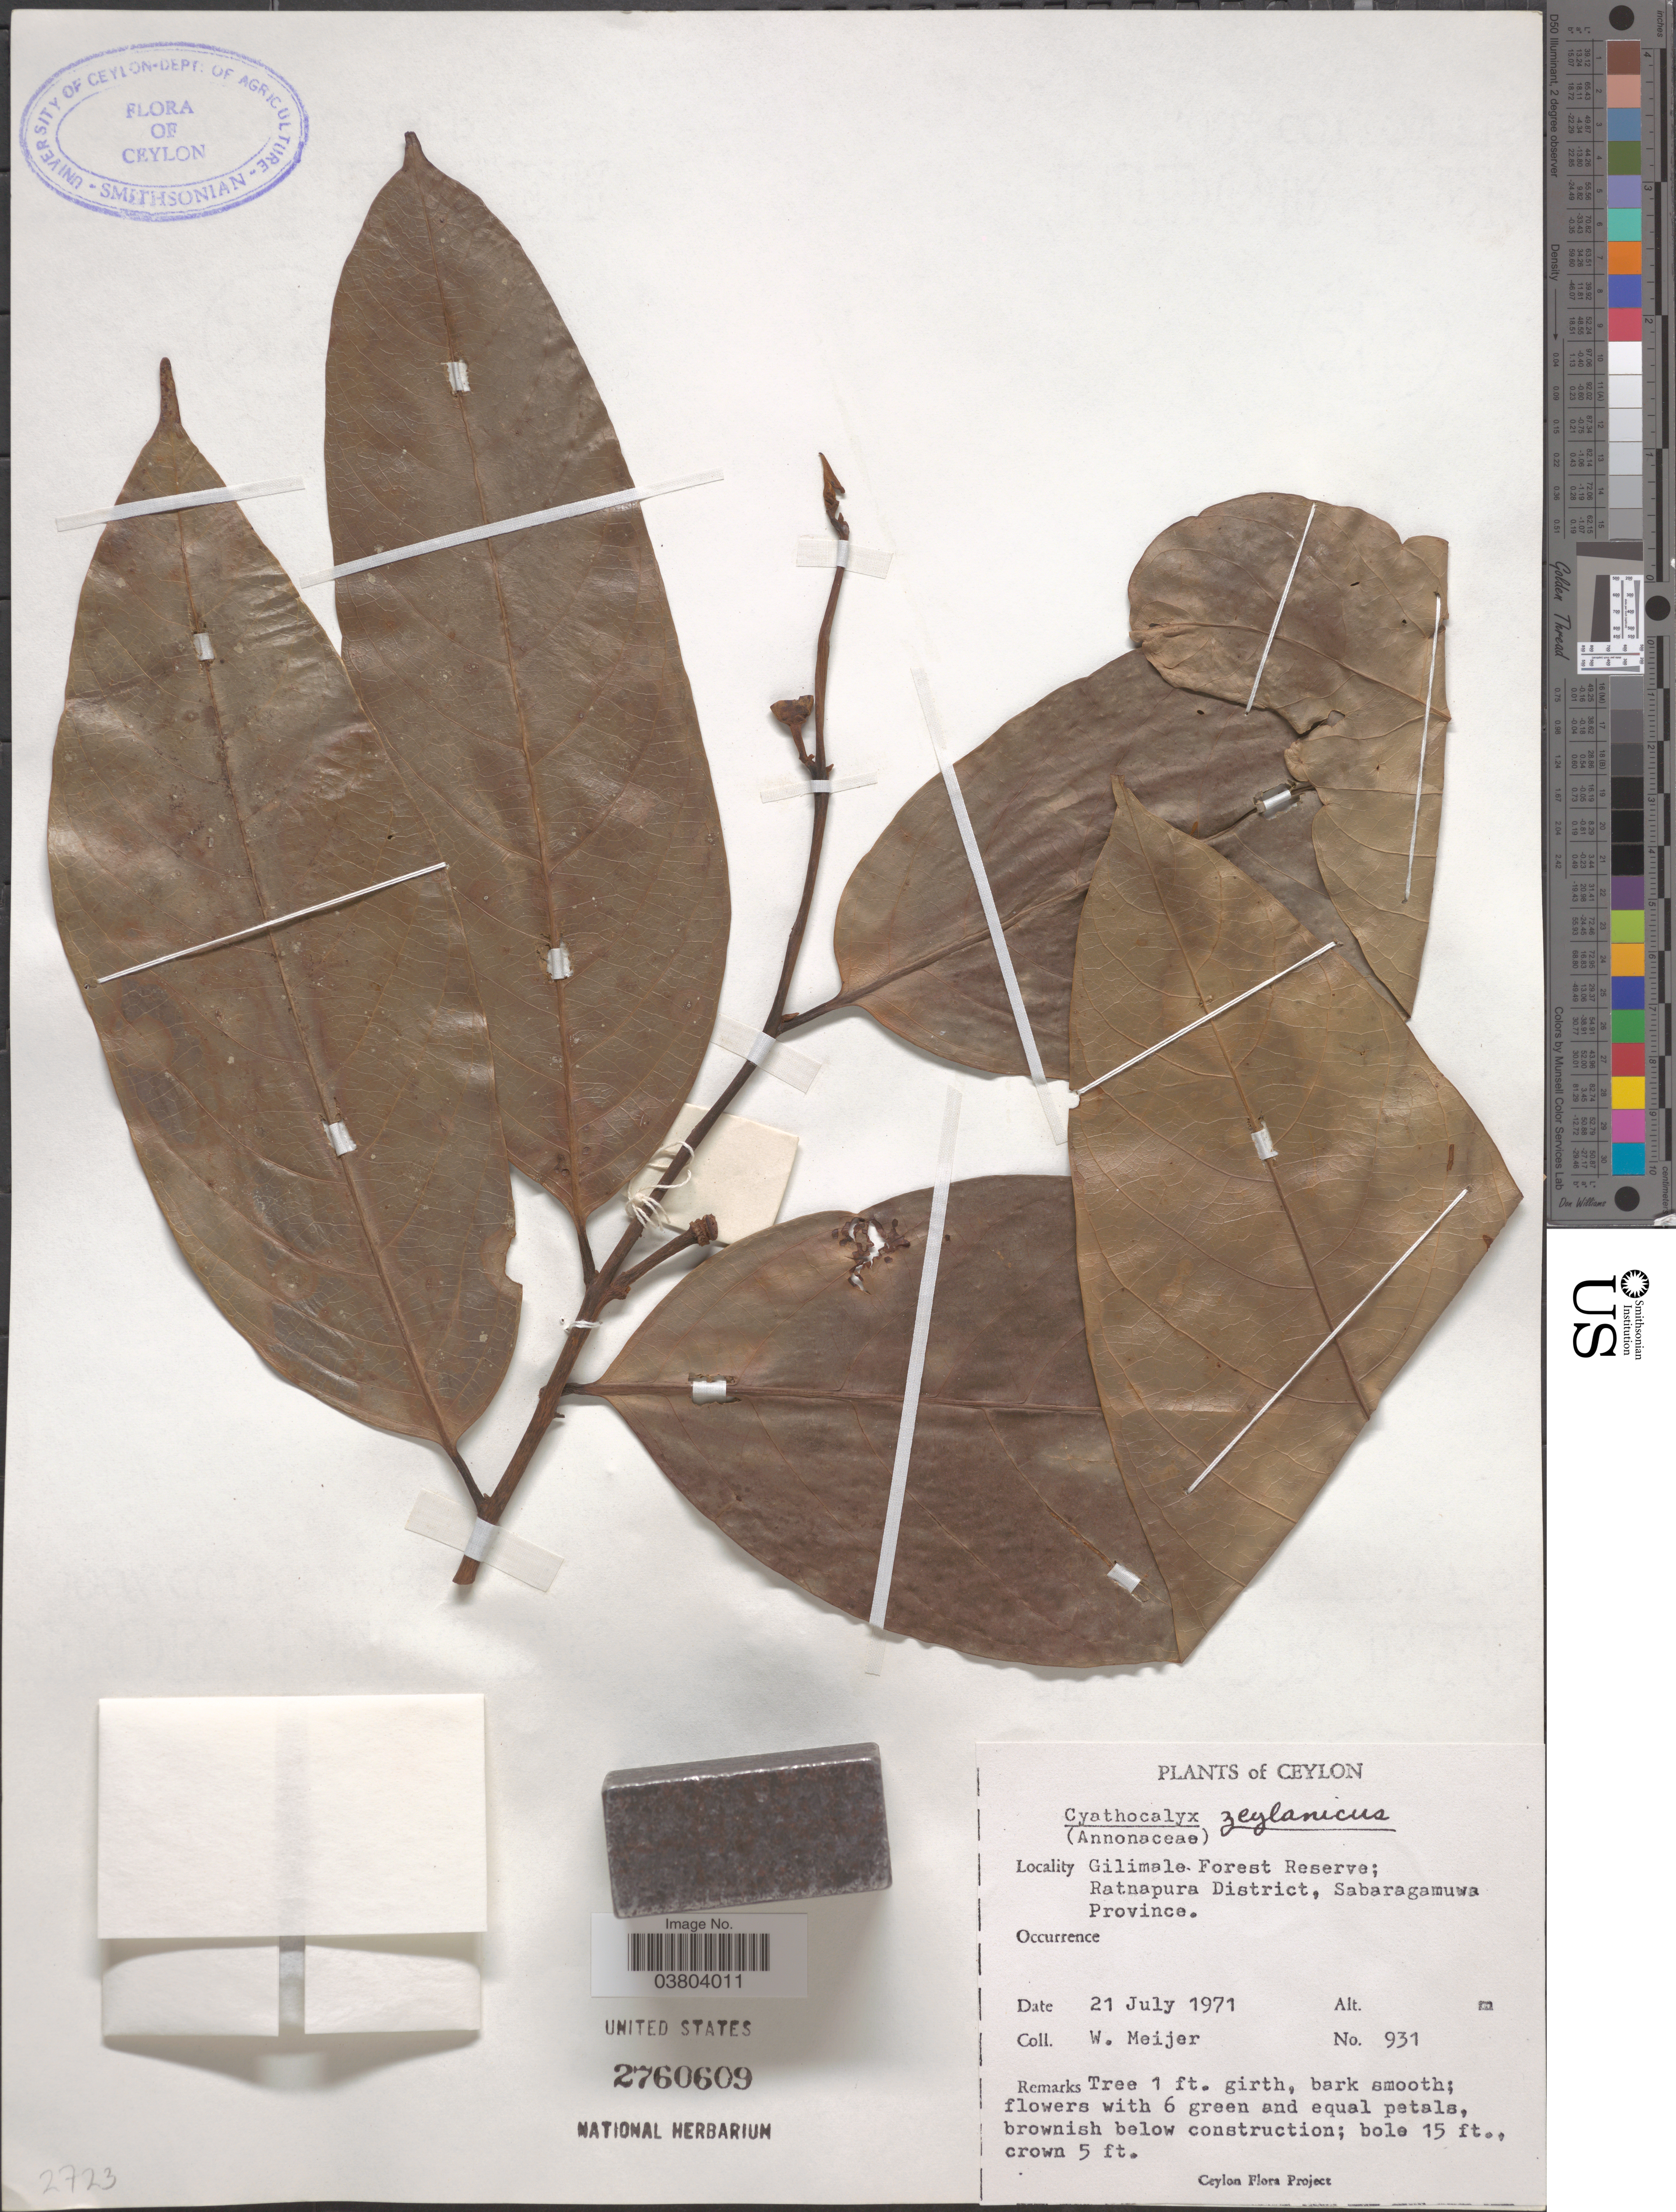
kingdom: Plantae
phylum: Tracheophyta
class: Magnoliopsida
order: Magnoliales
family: Annonaceae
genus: Cyathocalyx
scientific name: Cyathocalyx zeylanicus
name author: Champ. ex Hook. f. & Thomson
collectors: W. Meijer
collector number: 931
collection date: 1971-07-21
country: Sri Lanka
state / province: Sabaragamuwa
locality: Ceylon. Gilimale Forest Reserve; Ratnapura District.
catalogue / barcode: US 2760609